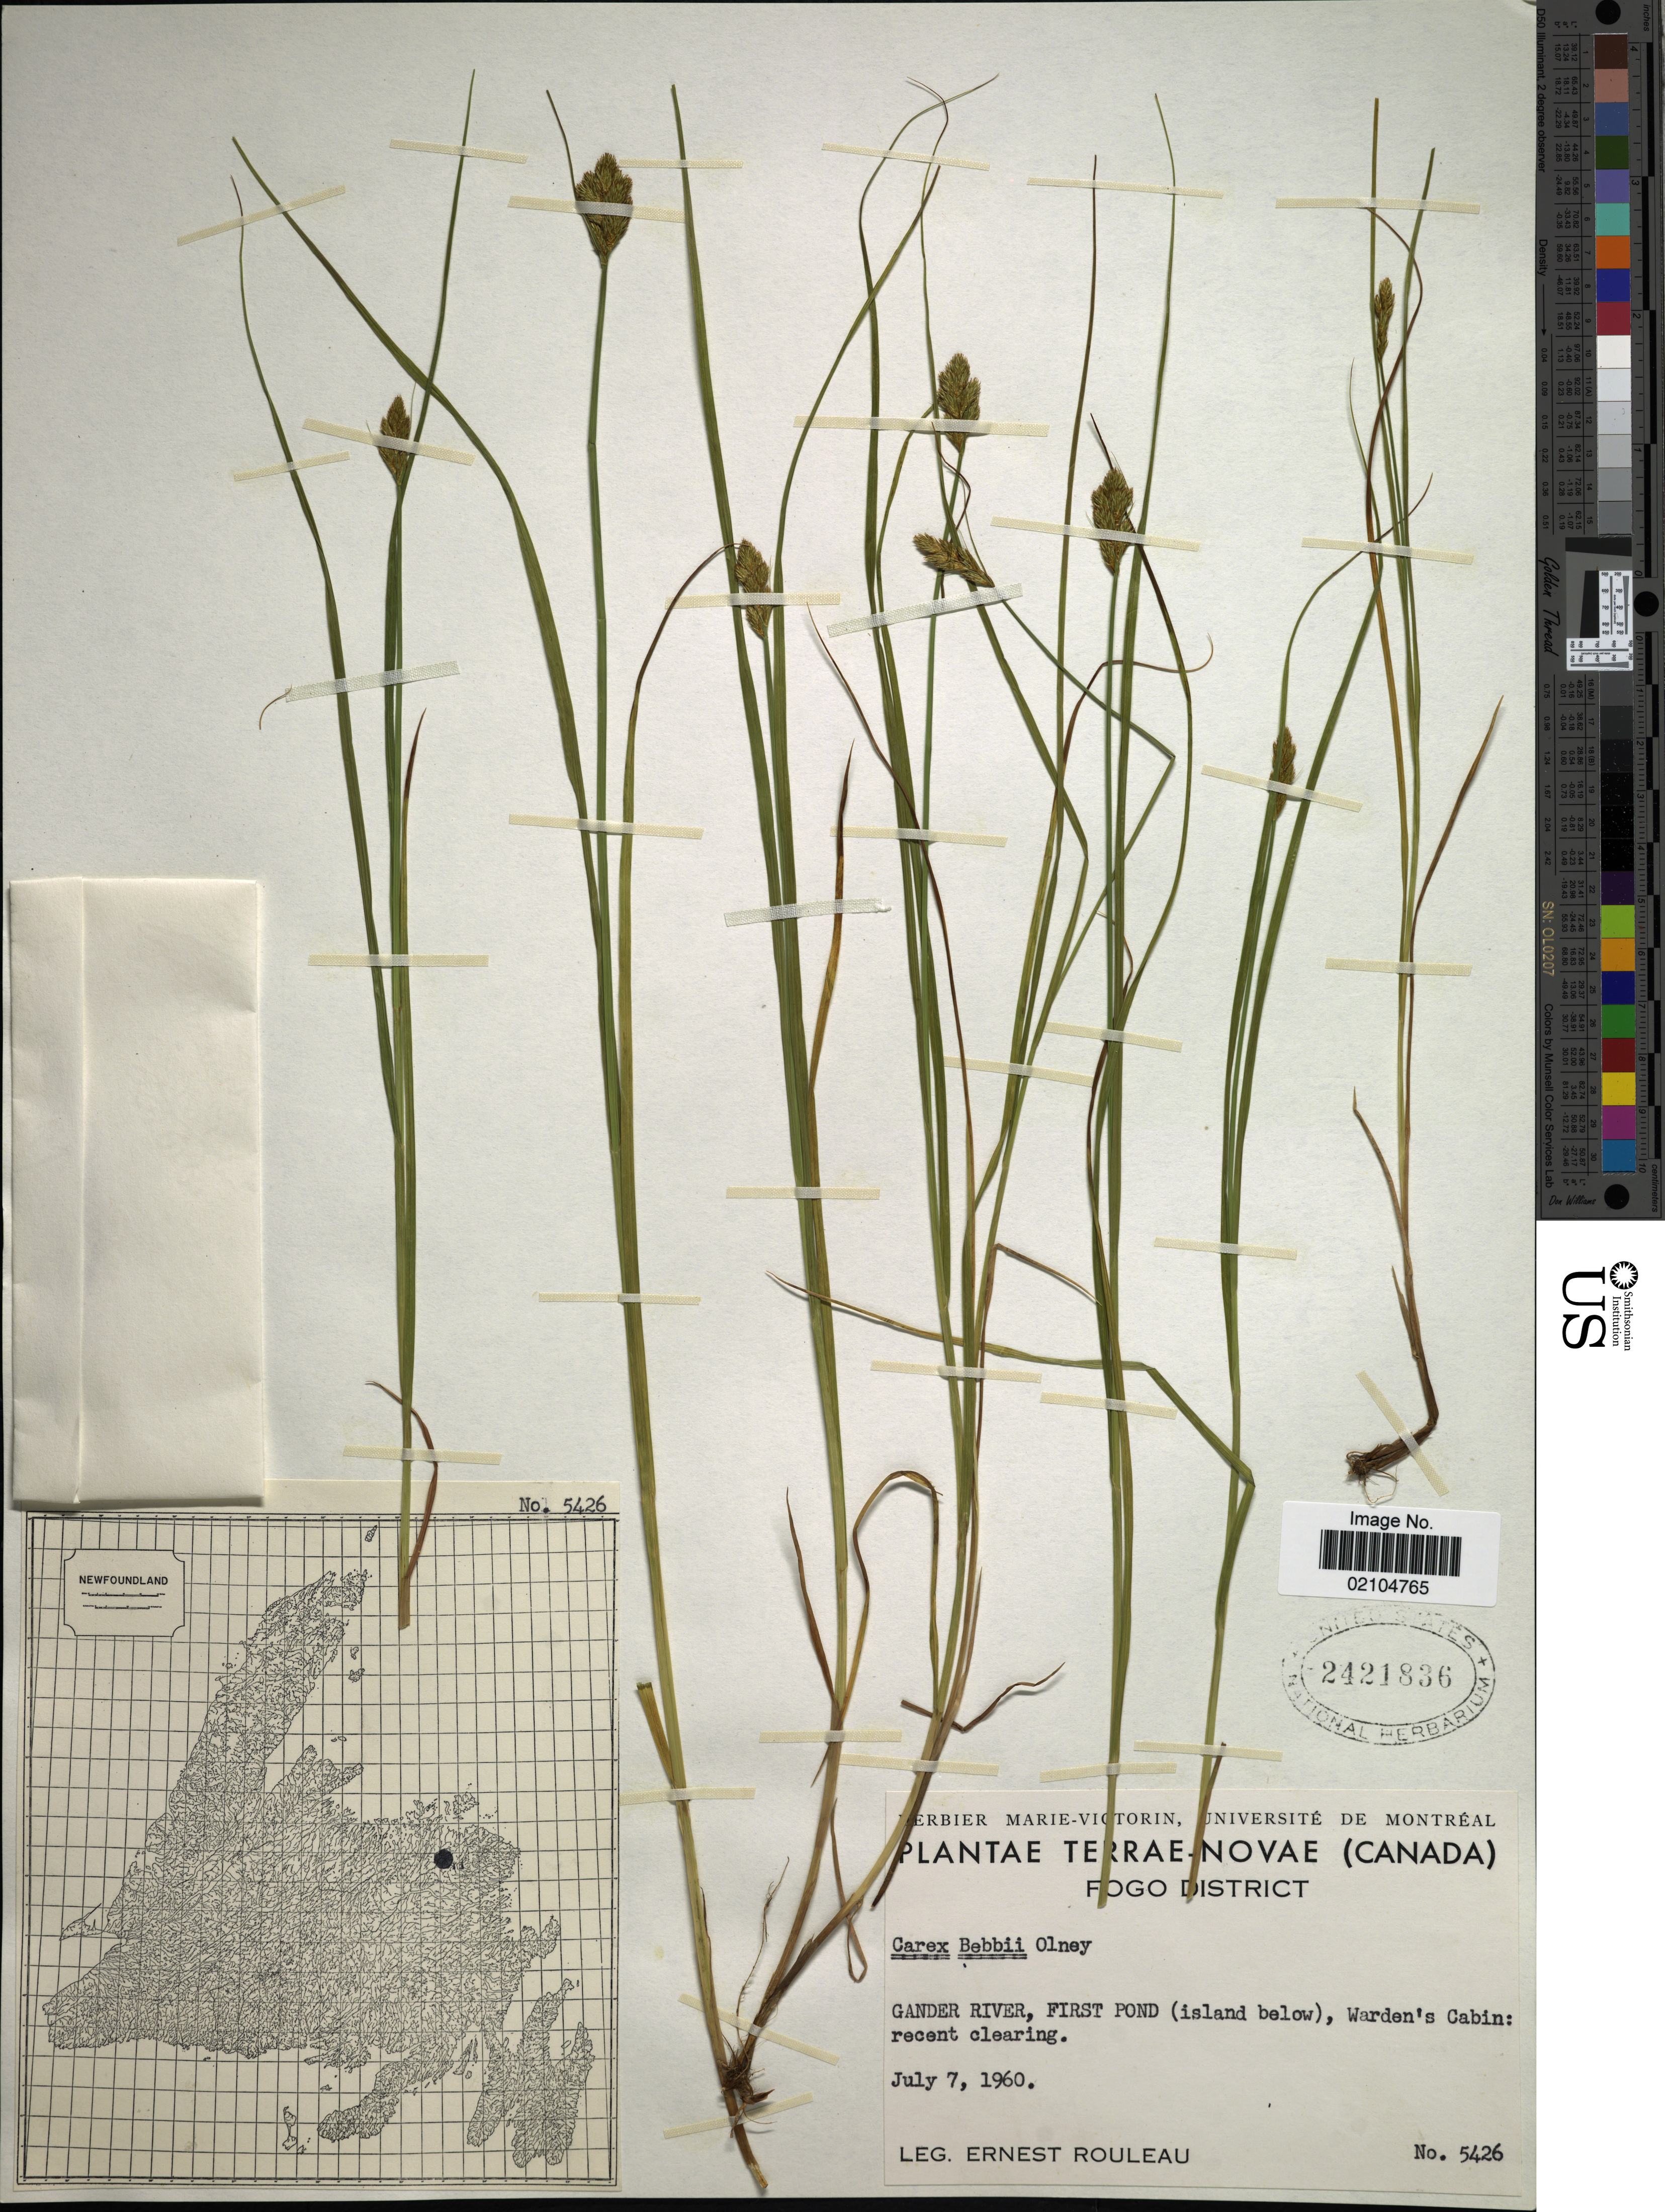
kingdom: Plantae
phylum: Tracheophyta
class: Liliopsida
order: Poales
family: Cyperaceae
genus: Carex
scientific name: Carex bebbii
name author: (L.H. Bailey) Olney ex Fernald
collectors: J. Rouleau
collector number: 5426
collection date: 1960-07-07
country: Canada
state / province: Newfoundland and Labrador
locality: Terrae-Novae, Fogo District, Gander River, First Pond (island below), Warden's Cabin: recent clearing.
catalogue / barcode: US 2421836